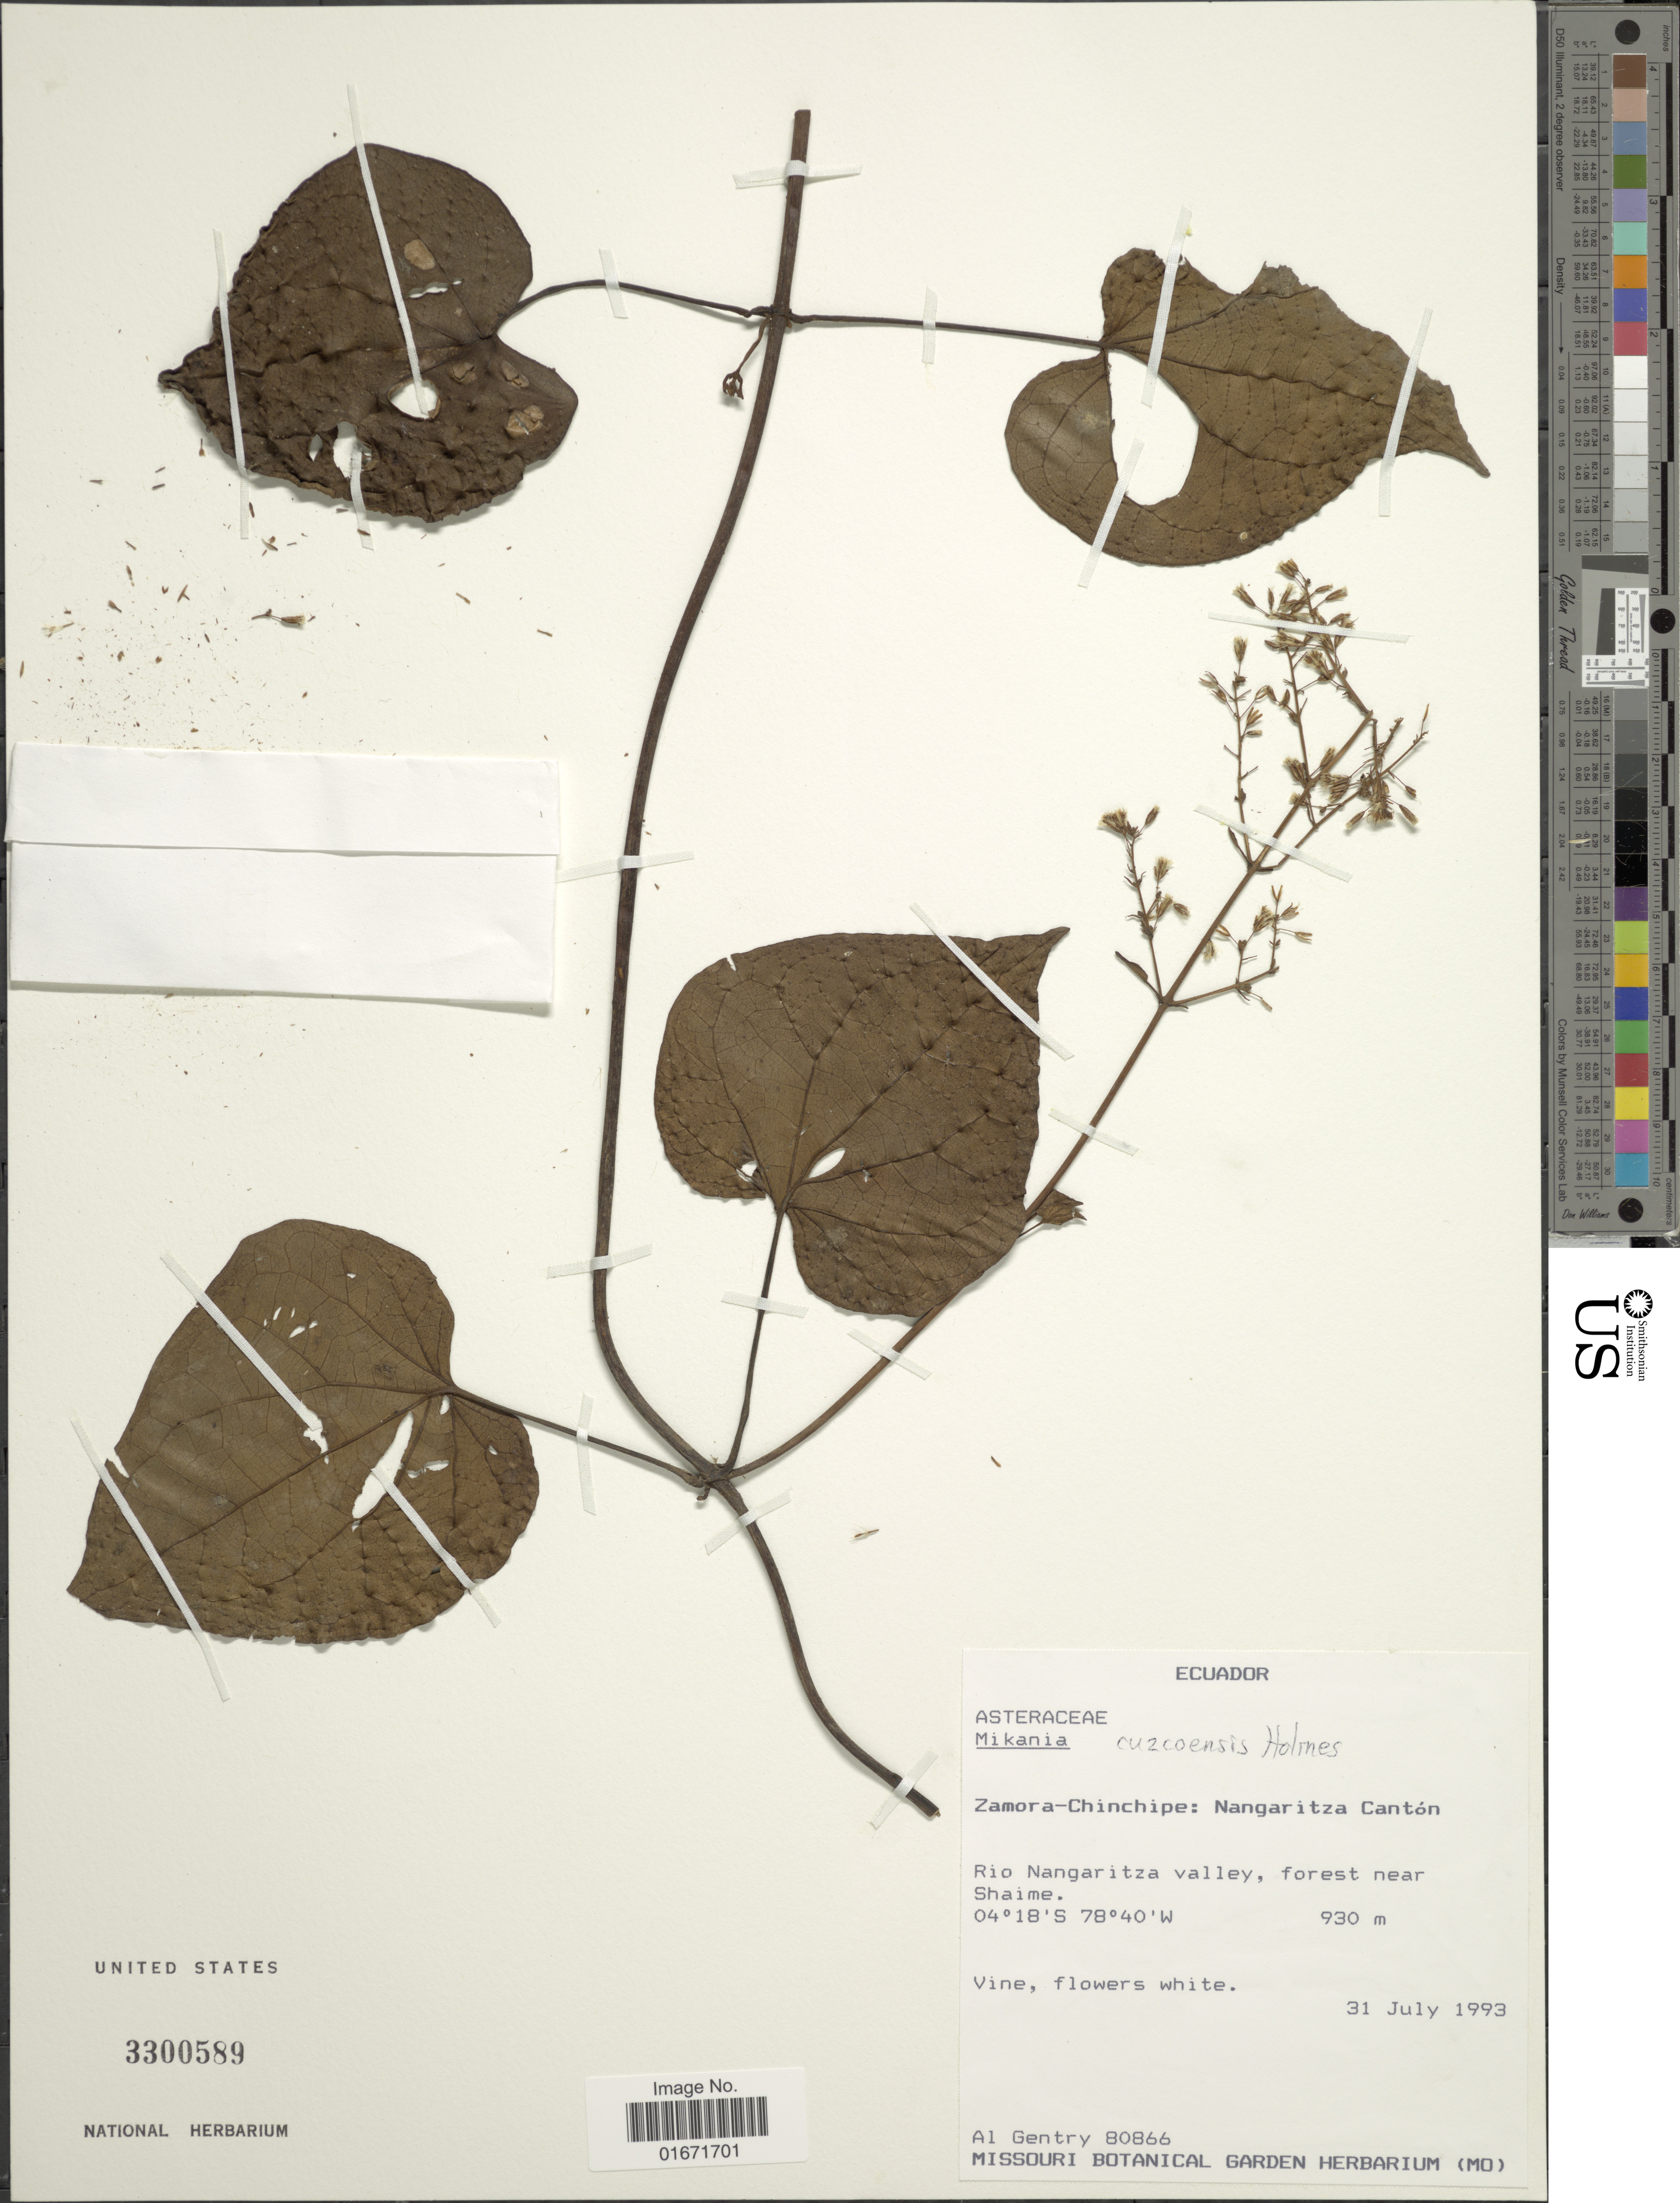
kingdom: Plantae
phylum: Tracheophyta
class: Magnoliopsida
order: Asterales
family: Asteraceae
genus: Mikania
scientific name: Mikania cuzcoensis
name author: W.C. Holmes & McDaniel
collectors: A. H. Gentry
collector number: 80866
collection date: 1993-07-31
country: Ecuador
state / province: Zamora-Chinchipe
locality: Zamora-Chinchipe: Nangaritza Cantón. Rio Nangaritza valley, forest near Shaime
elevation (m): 930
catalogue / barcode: US 3300589